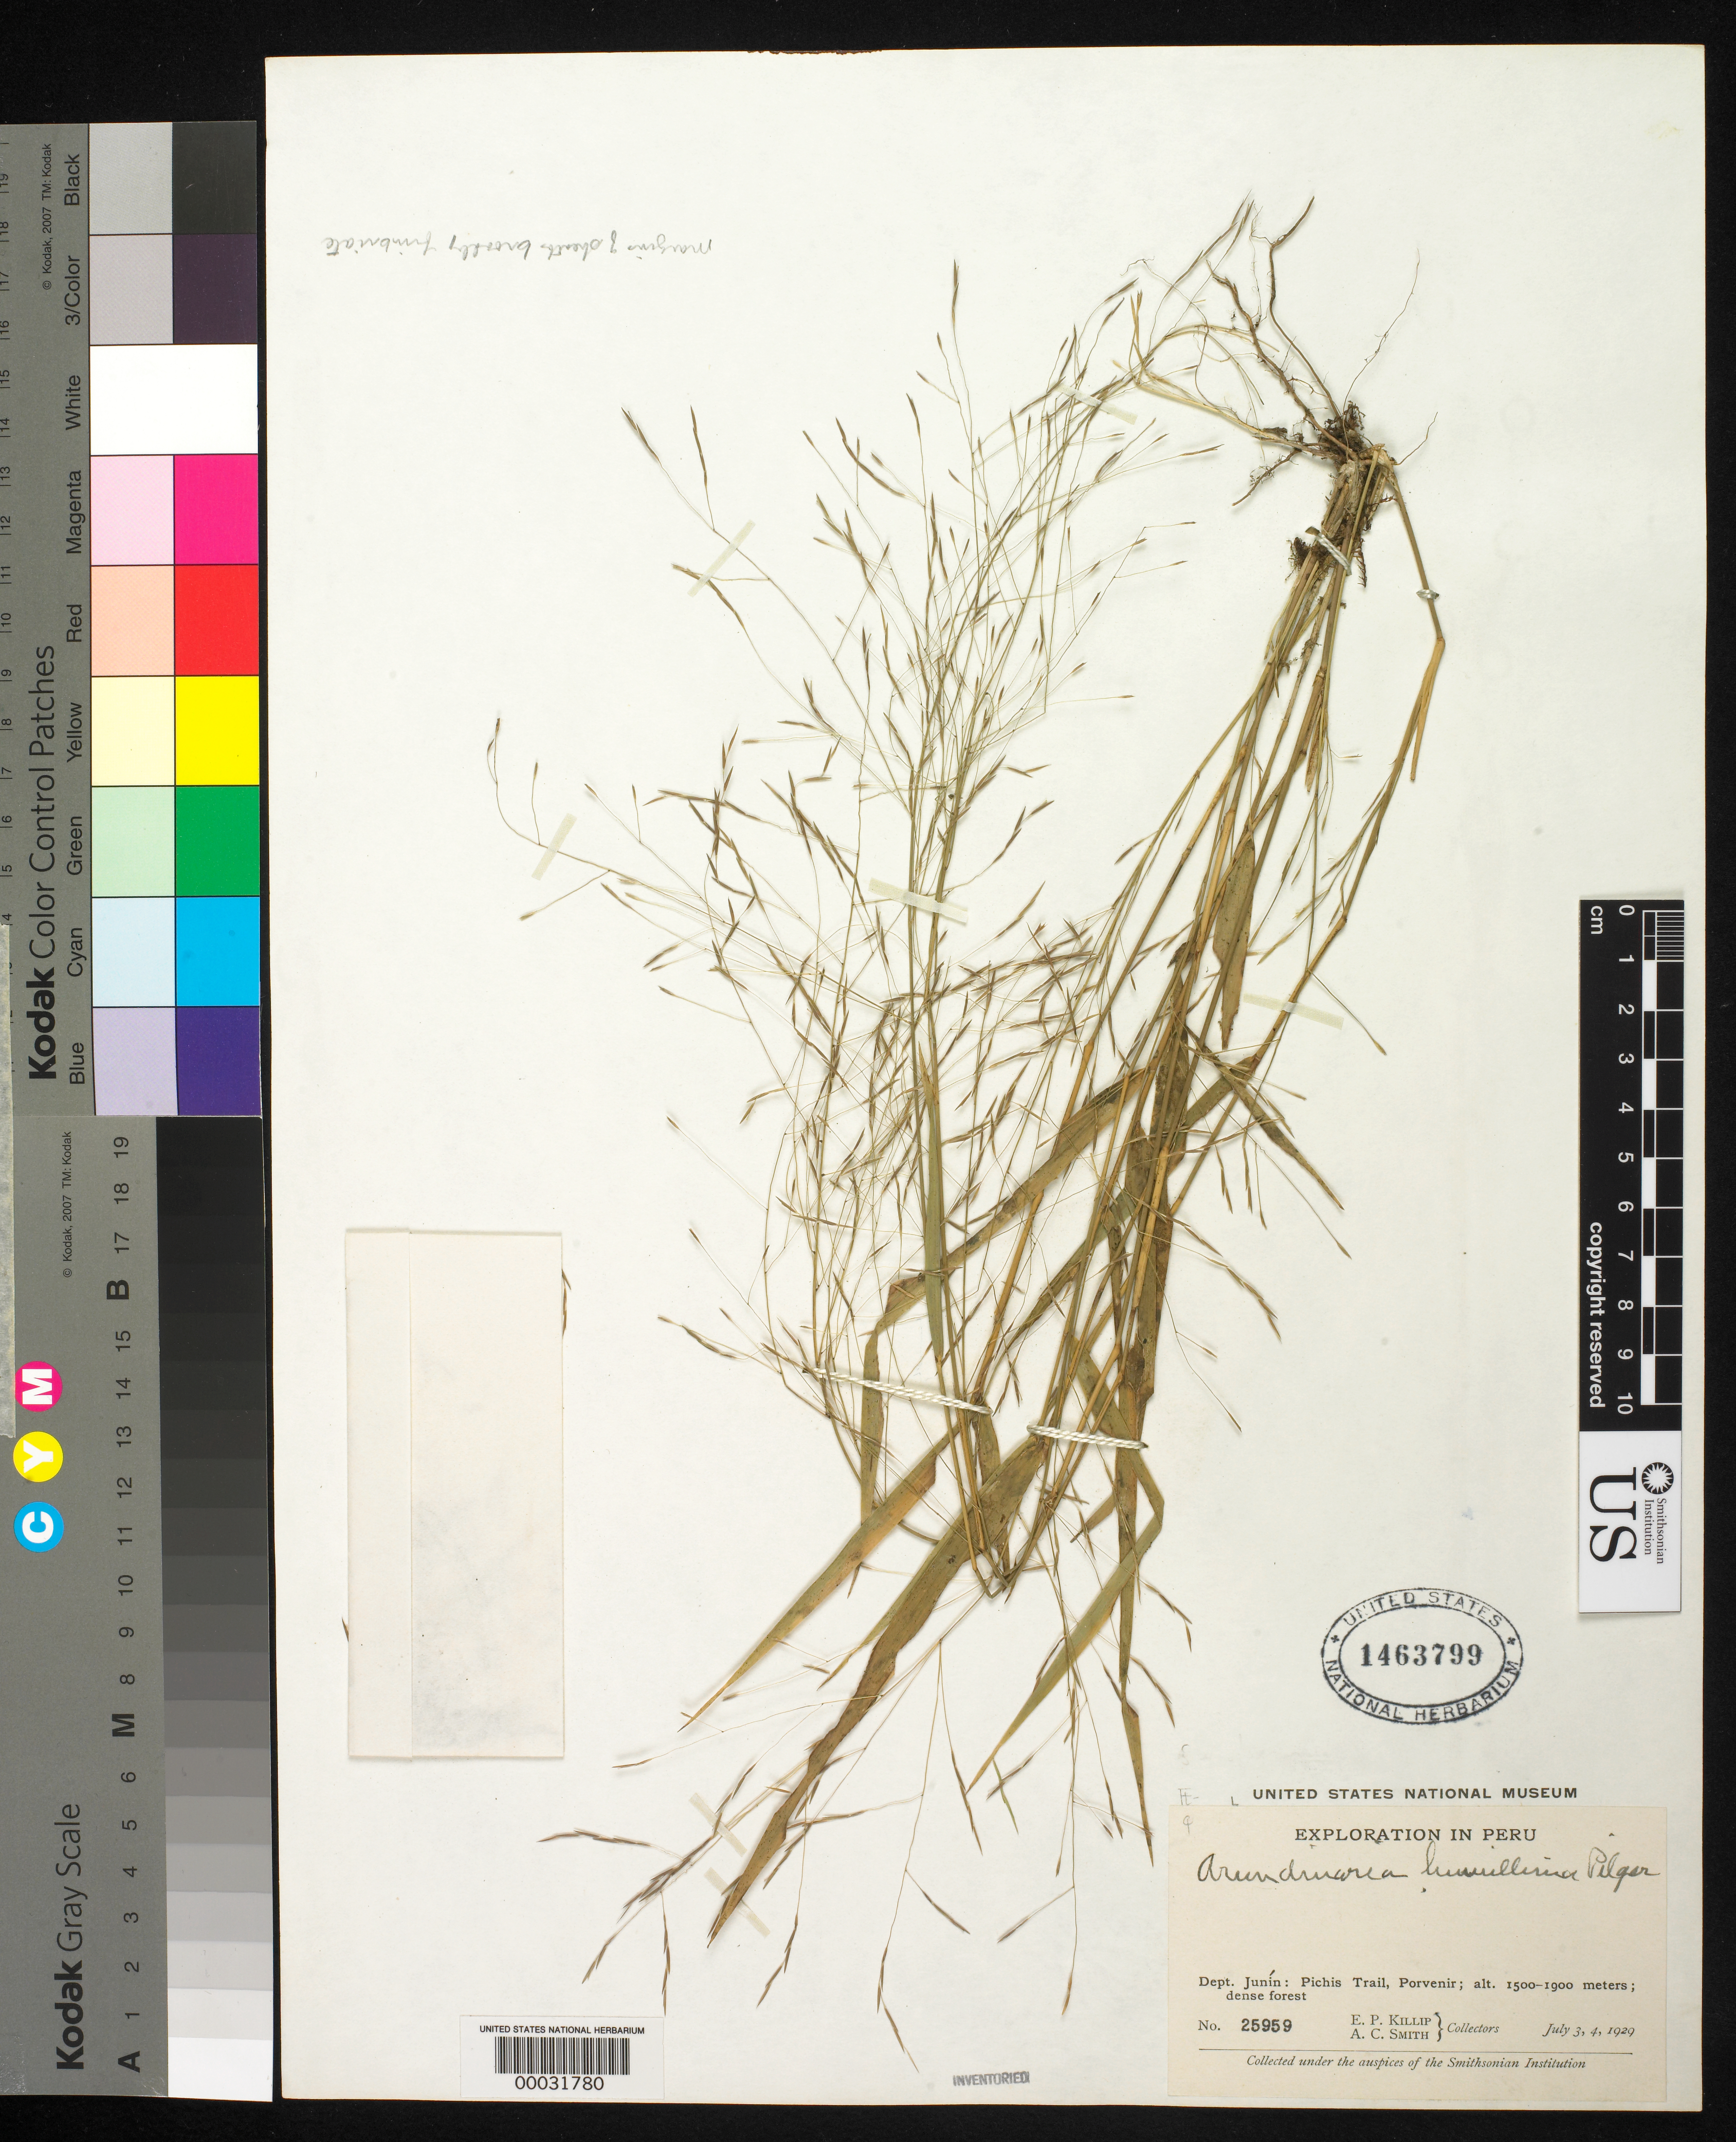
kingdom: Plantae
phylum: Tracheophyta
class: Liliopsida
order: Poales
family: Poaceae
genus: Aulonemia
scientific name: Aulonemia rubroligulata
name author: Judz. & Geisth.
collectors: E. P. Killip & A. C. Smith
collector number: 25959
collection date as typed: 03 Jul 1929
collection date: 1929-07-03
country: Peru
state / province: Junín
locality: Pichis trail, porvenir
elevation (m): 1500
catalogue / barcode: US 1463799